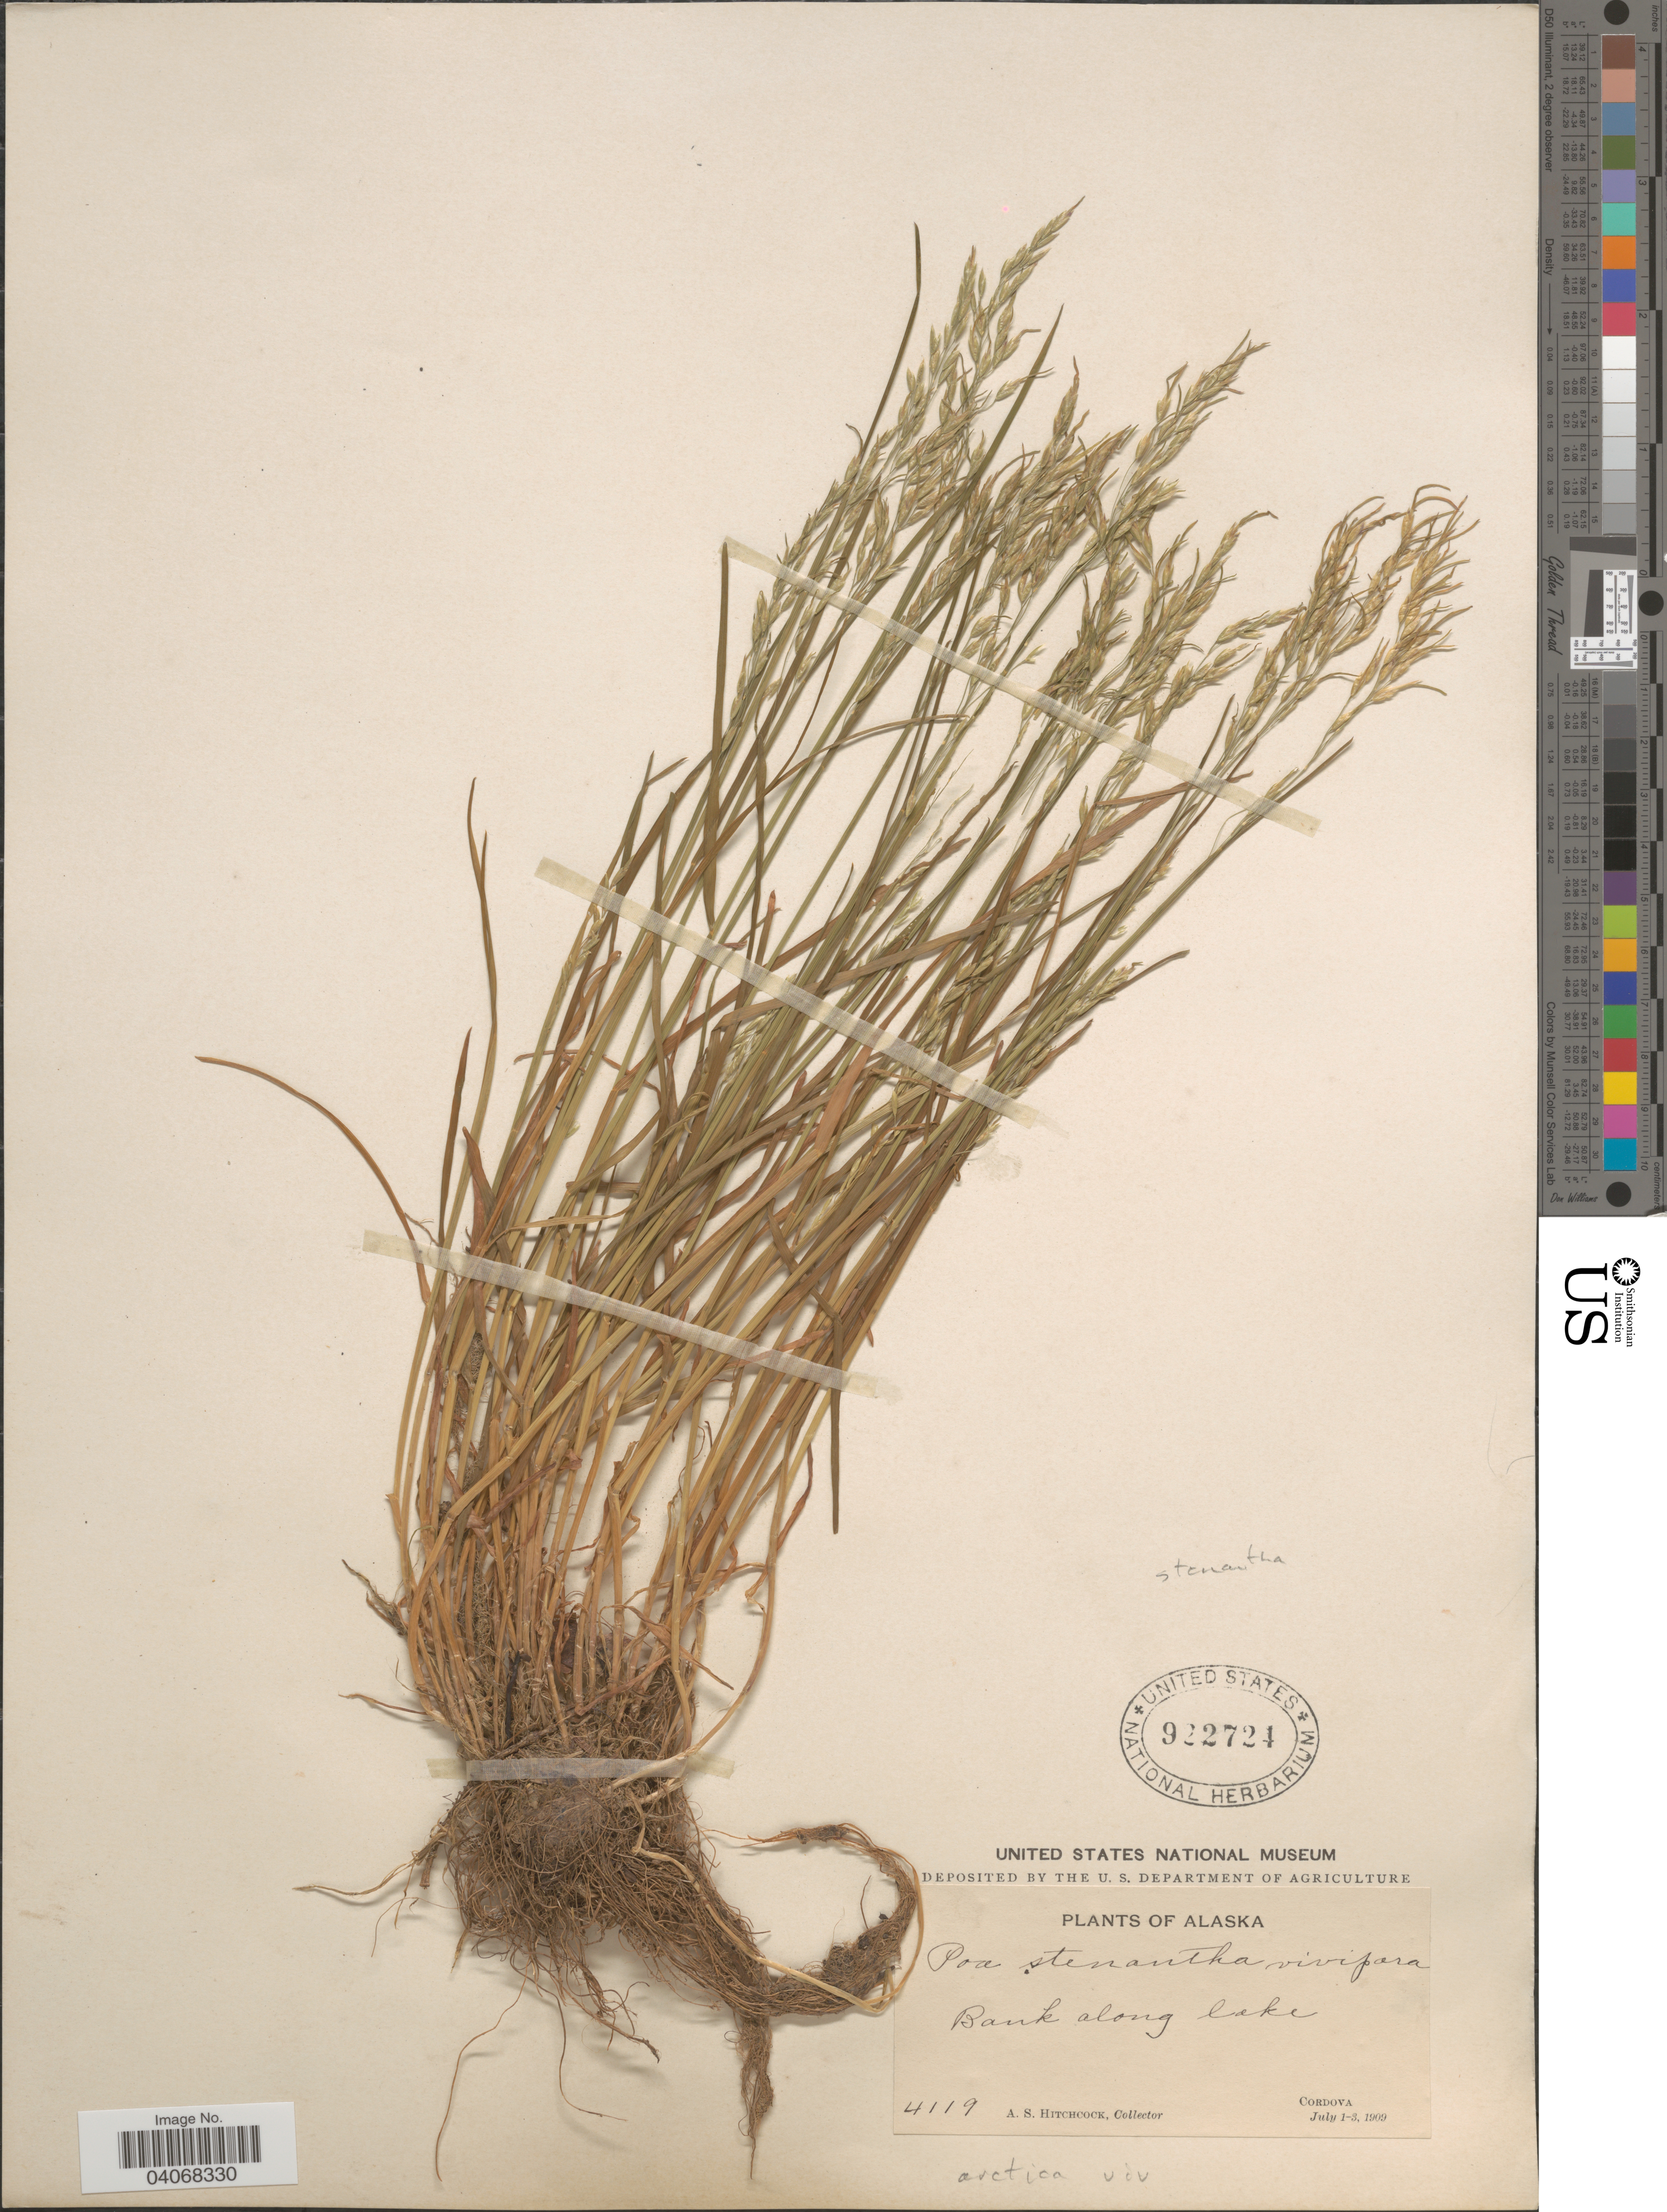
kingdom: Plantae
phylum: Tracheophyta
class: Liliopsida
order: Poales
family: Poaceae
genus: Poa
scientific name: Poa stenantha var. vivipara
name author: Trin.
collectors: A. S. Hitchcock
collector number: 4119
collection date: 1909-07-01/1909-07-03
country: United States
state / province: Alaska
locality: Bank along lake. Cordova.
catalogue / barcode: US 922724